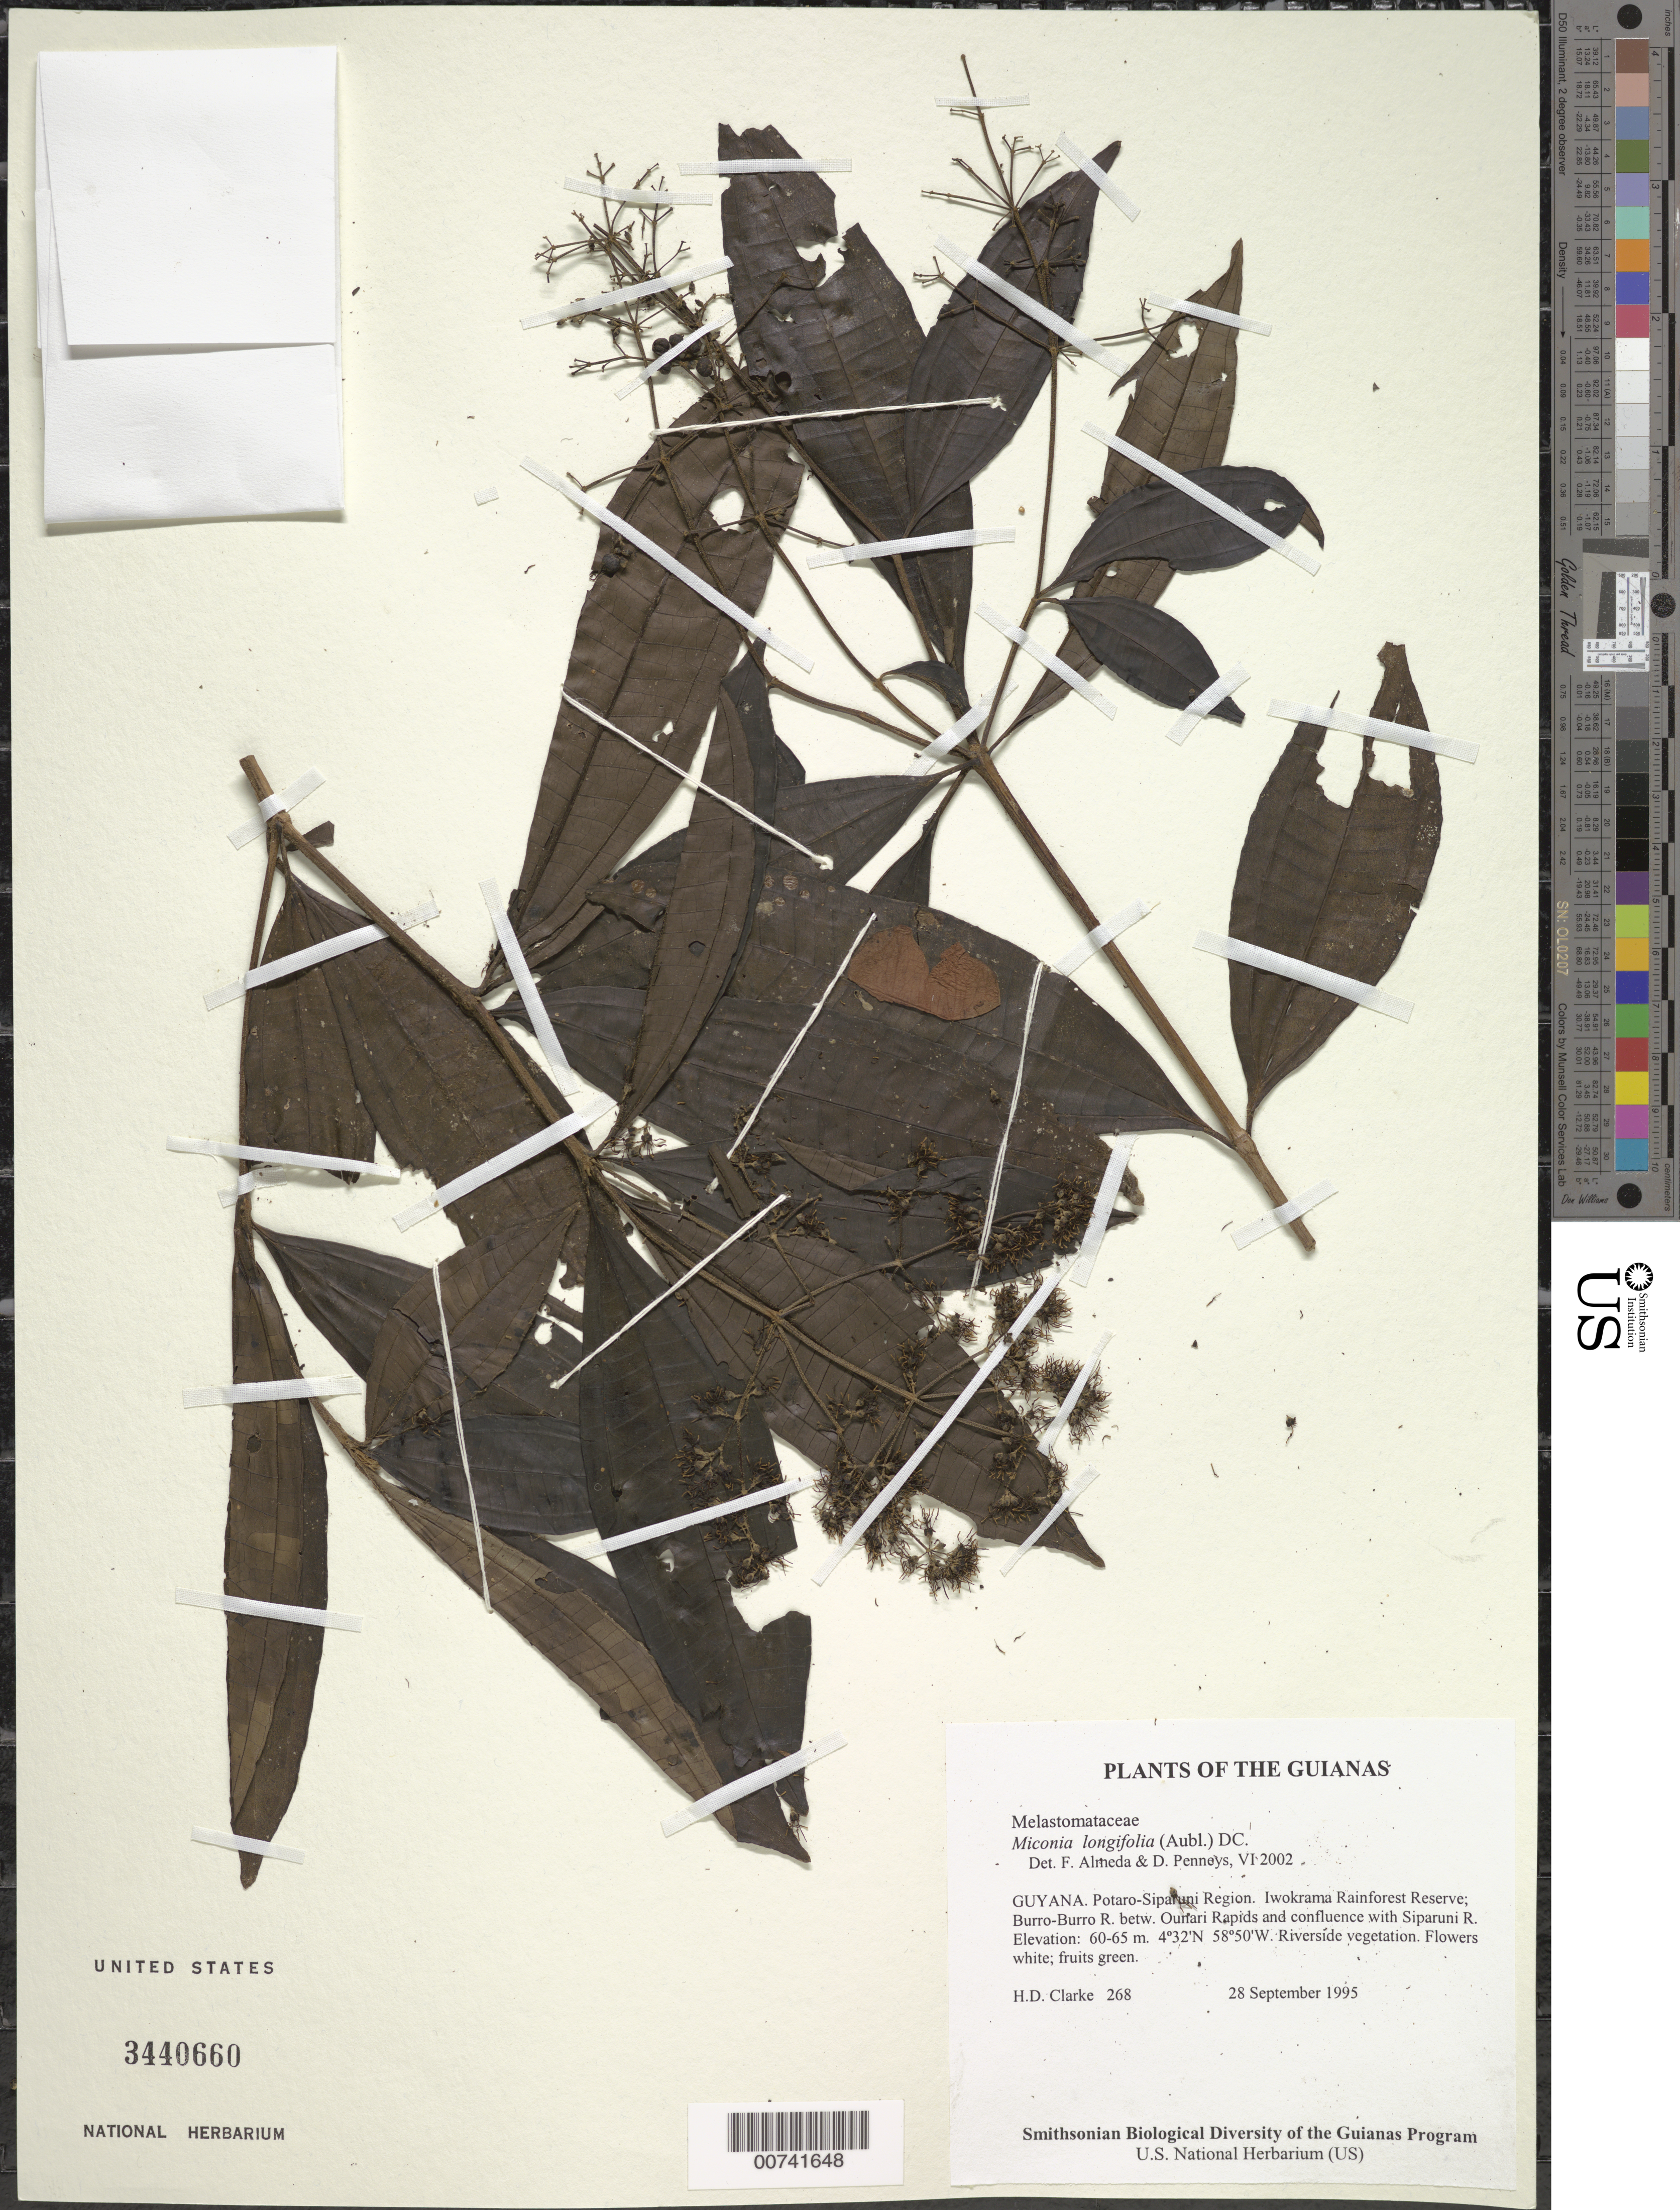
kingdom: Plantae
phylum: Tracheophyta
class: Magnoliopsida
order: Myrtales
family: Melastomataceae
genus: Miconia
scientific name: Miconia longifolia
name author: (Aubl.) DC.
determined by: Almeda, F.; Penneys, D. S.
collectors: H. D. Clarke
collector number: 268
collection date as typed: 28 September 1995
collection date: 1995-09-28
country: Guyana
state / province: Potaro-Siparuni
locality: Iwokrama Rainforest Reserve; Burro-Burro R. betw. Dunari Rapids and confluence with Siparuni R.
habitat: Riverside vegetation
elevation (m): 60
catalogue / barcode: US 3440660